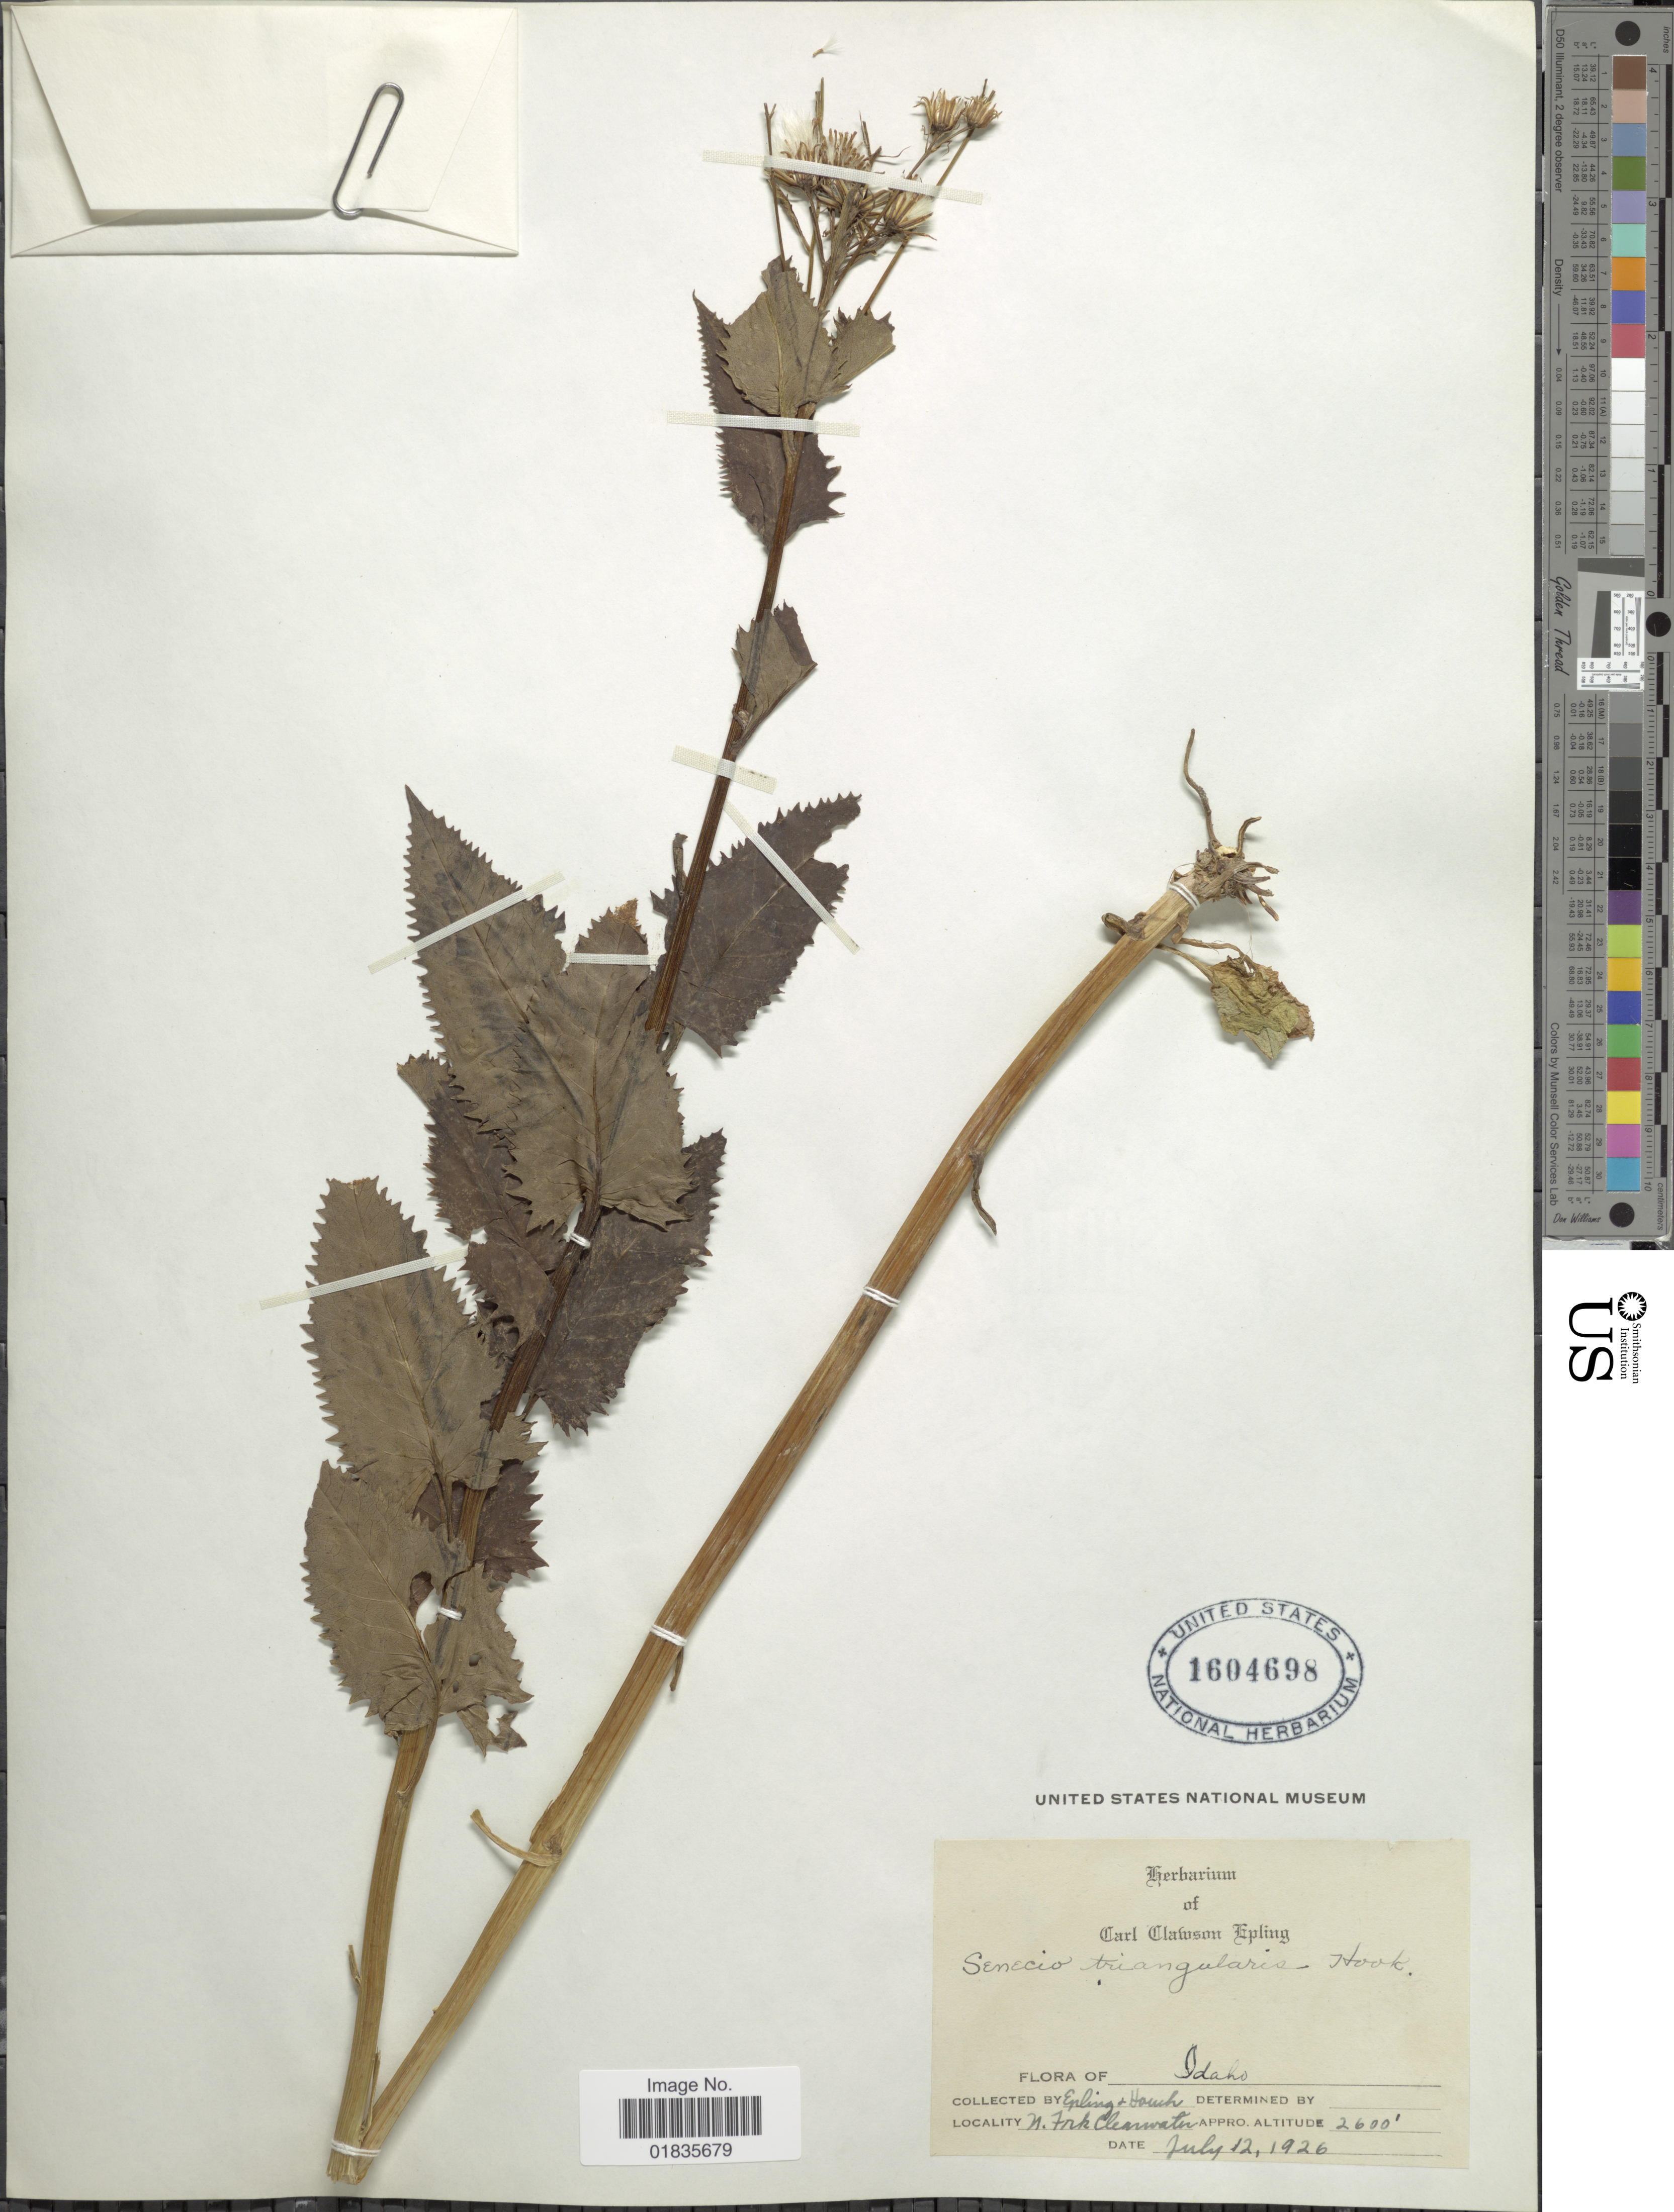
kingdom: Plantae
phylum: Tracheophyta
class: Magnoliopsida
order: Asterales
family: Asteraceae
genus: Senecio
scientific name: Senecio tricephalus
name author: Klatt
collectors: C. C. Epling & -. Hauch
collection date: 1926-07-12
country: United States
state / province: Idaho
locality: N. Fork Clearwater.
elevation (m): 792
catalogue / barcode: US 1604698